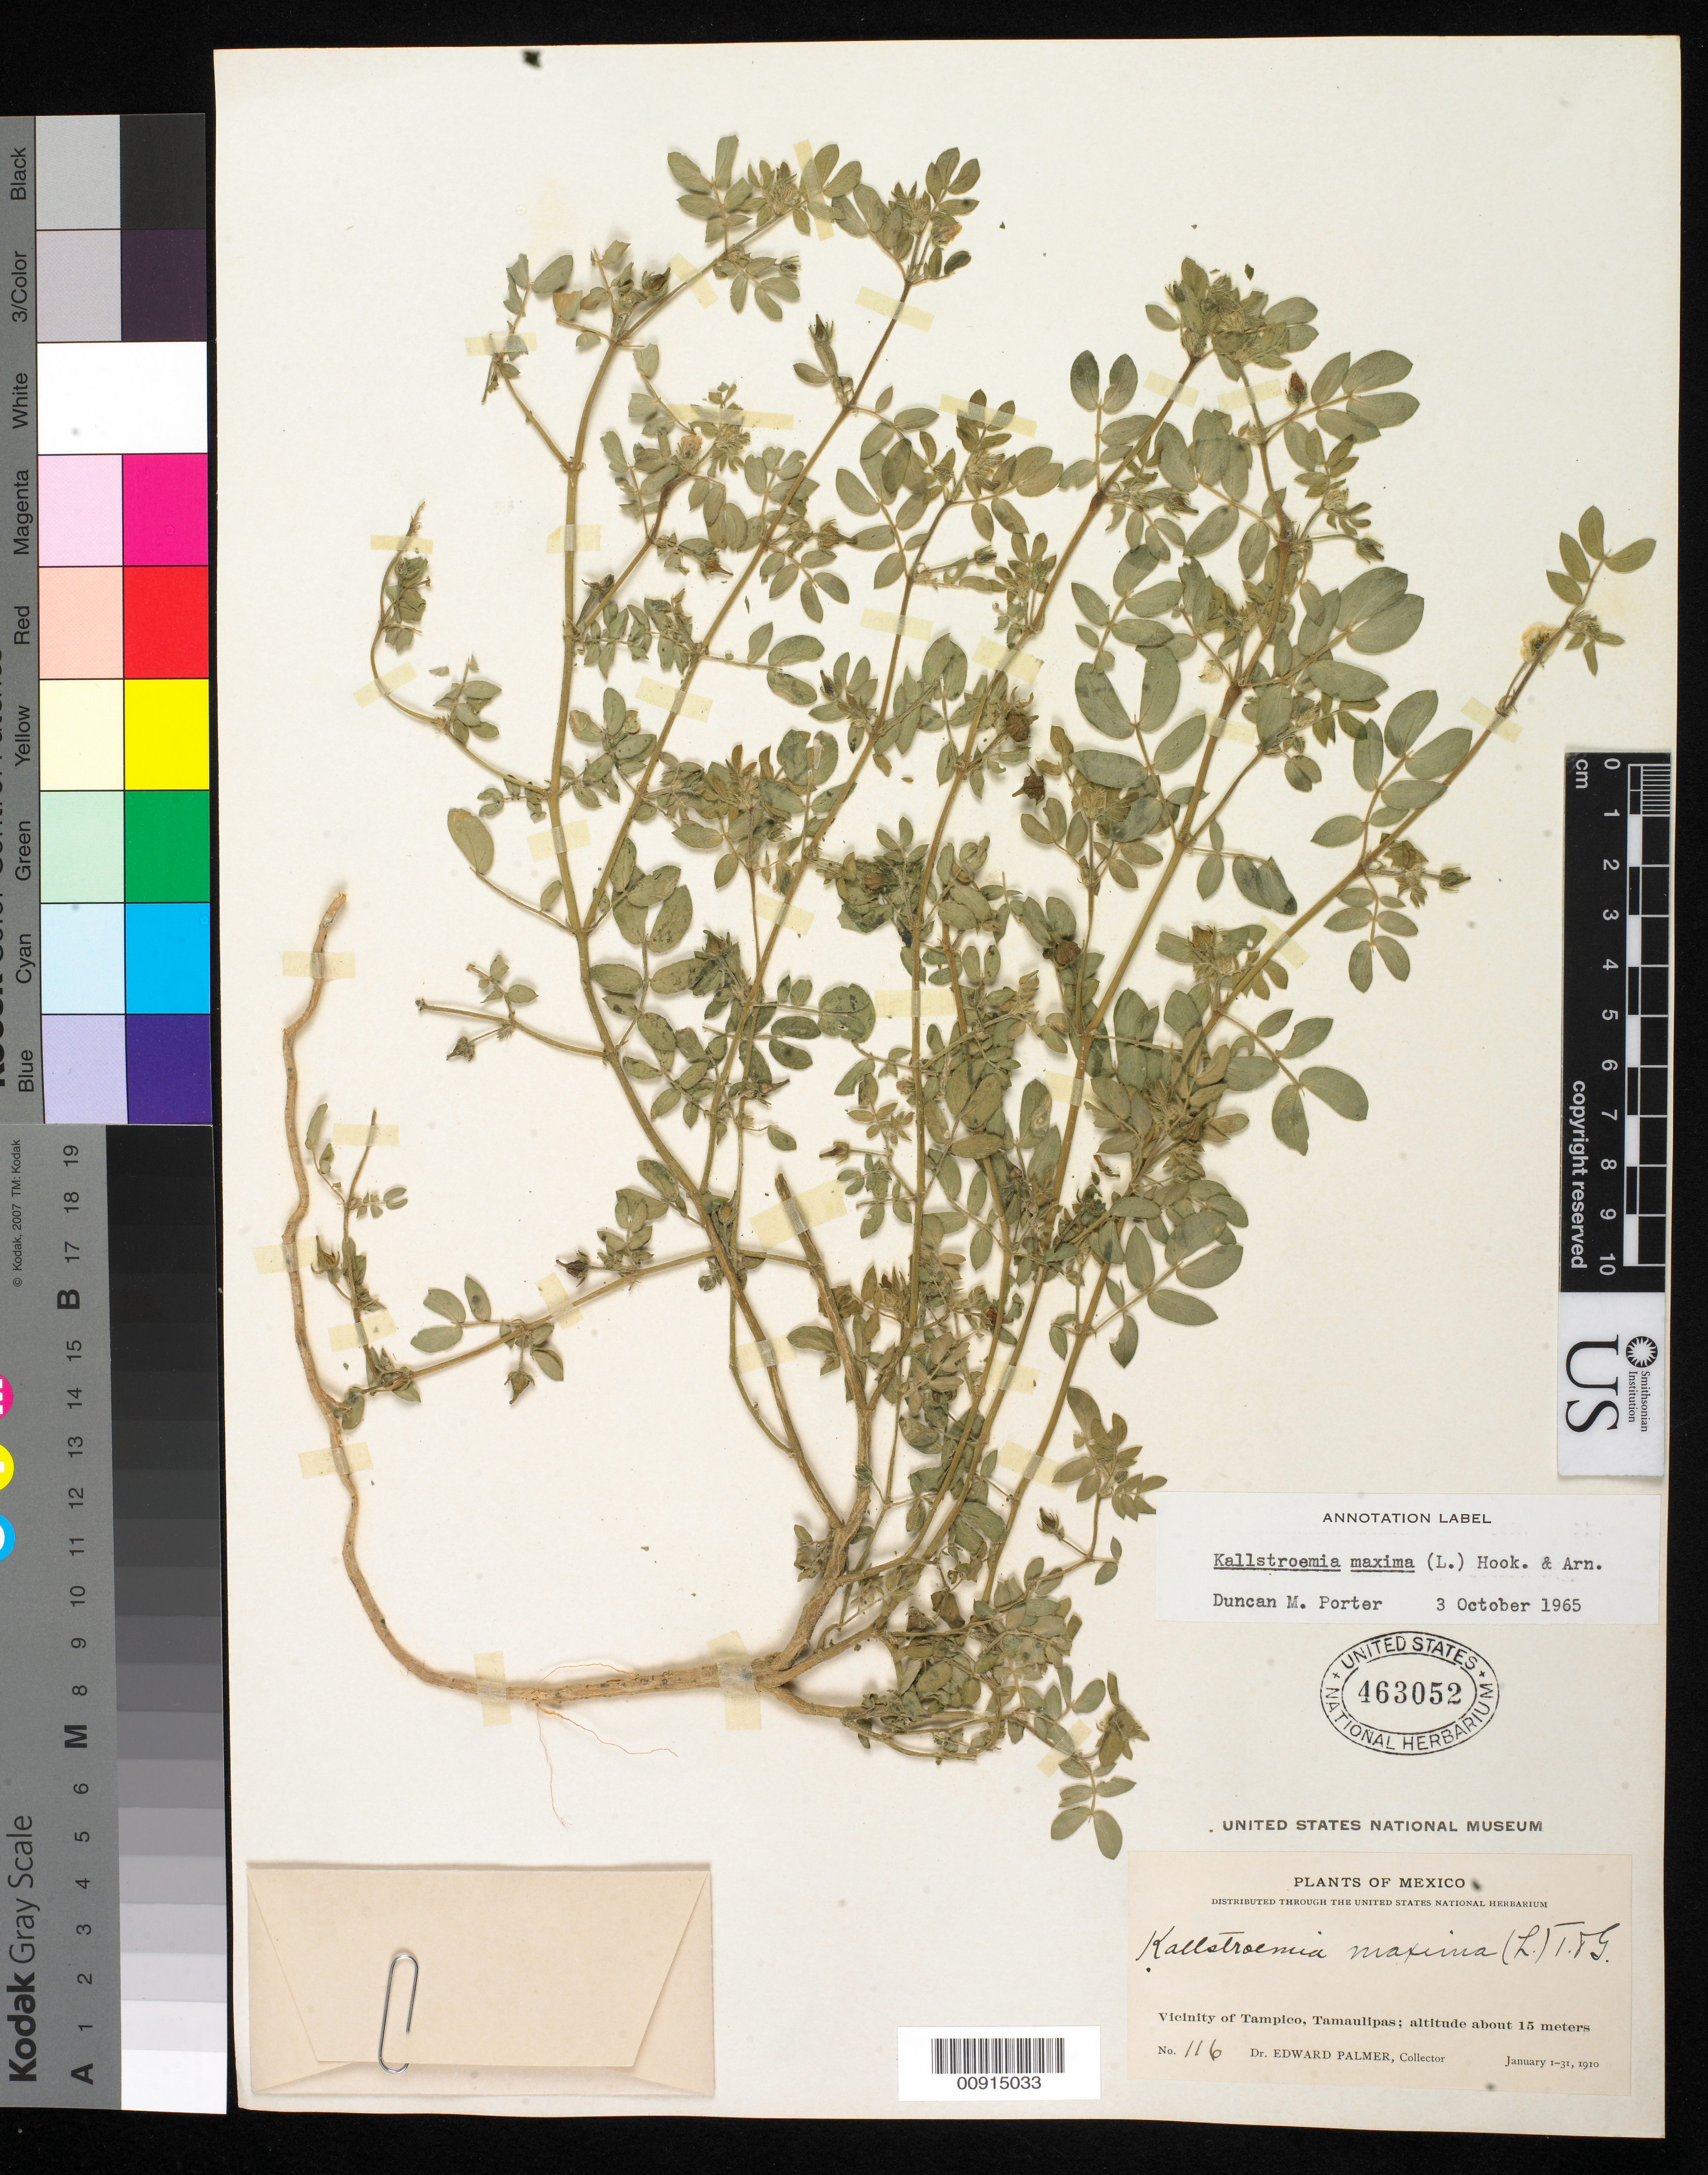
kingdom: Plantae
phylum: Tracheophyta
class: Magnoliopsida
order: Zygophyllales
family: Zygophyllaceae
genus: Kallstroemia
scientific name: Kallstroemia maxima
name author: (L.) Hook. & Arn.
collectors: E. Palmer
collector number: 116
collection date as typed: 01 Jan 1910 to 31 Jan 1910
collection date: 1910-01-01/1910-01-31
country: Mexico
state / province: Tamaulipas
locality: Vicinity of Tampico, Tamaulipas.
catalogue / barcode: US 463052